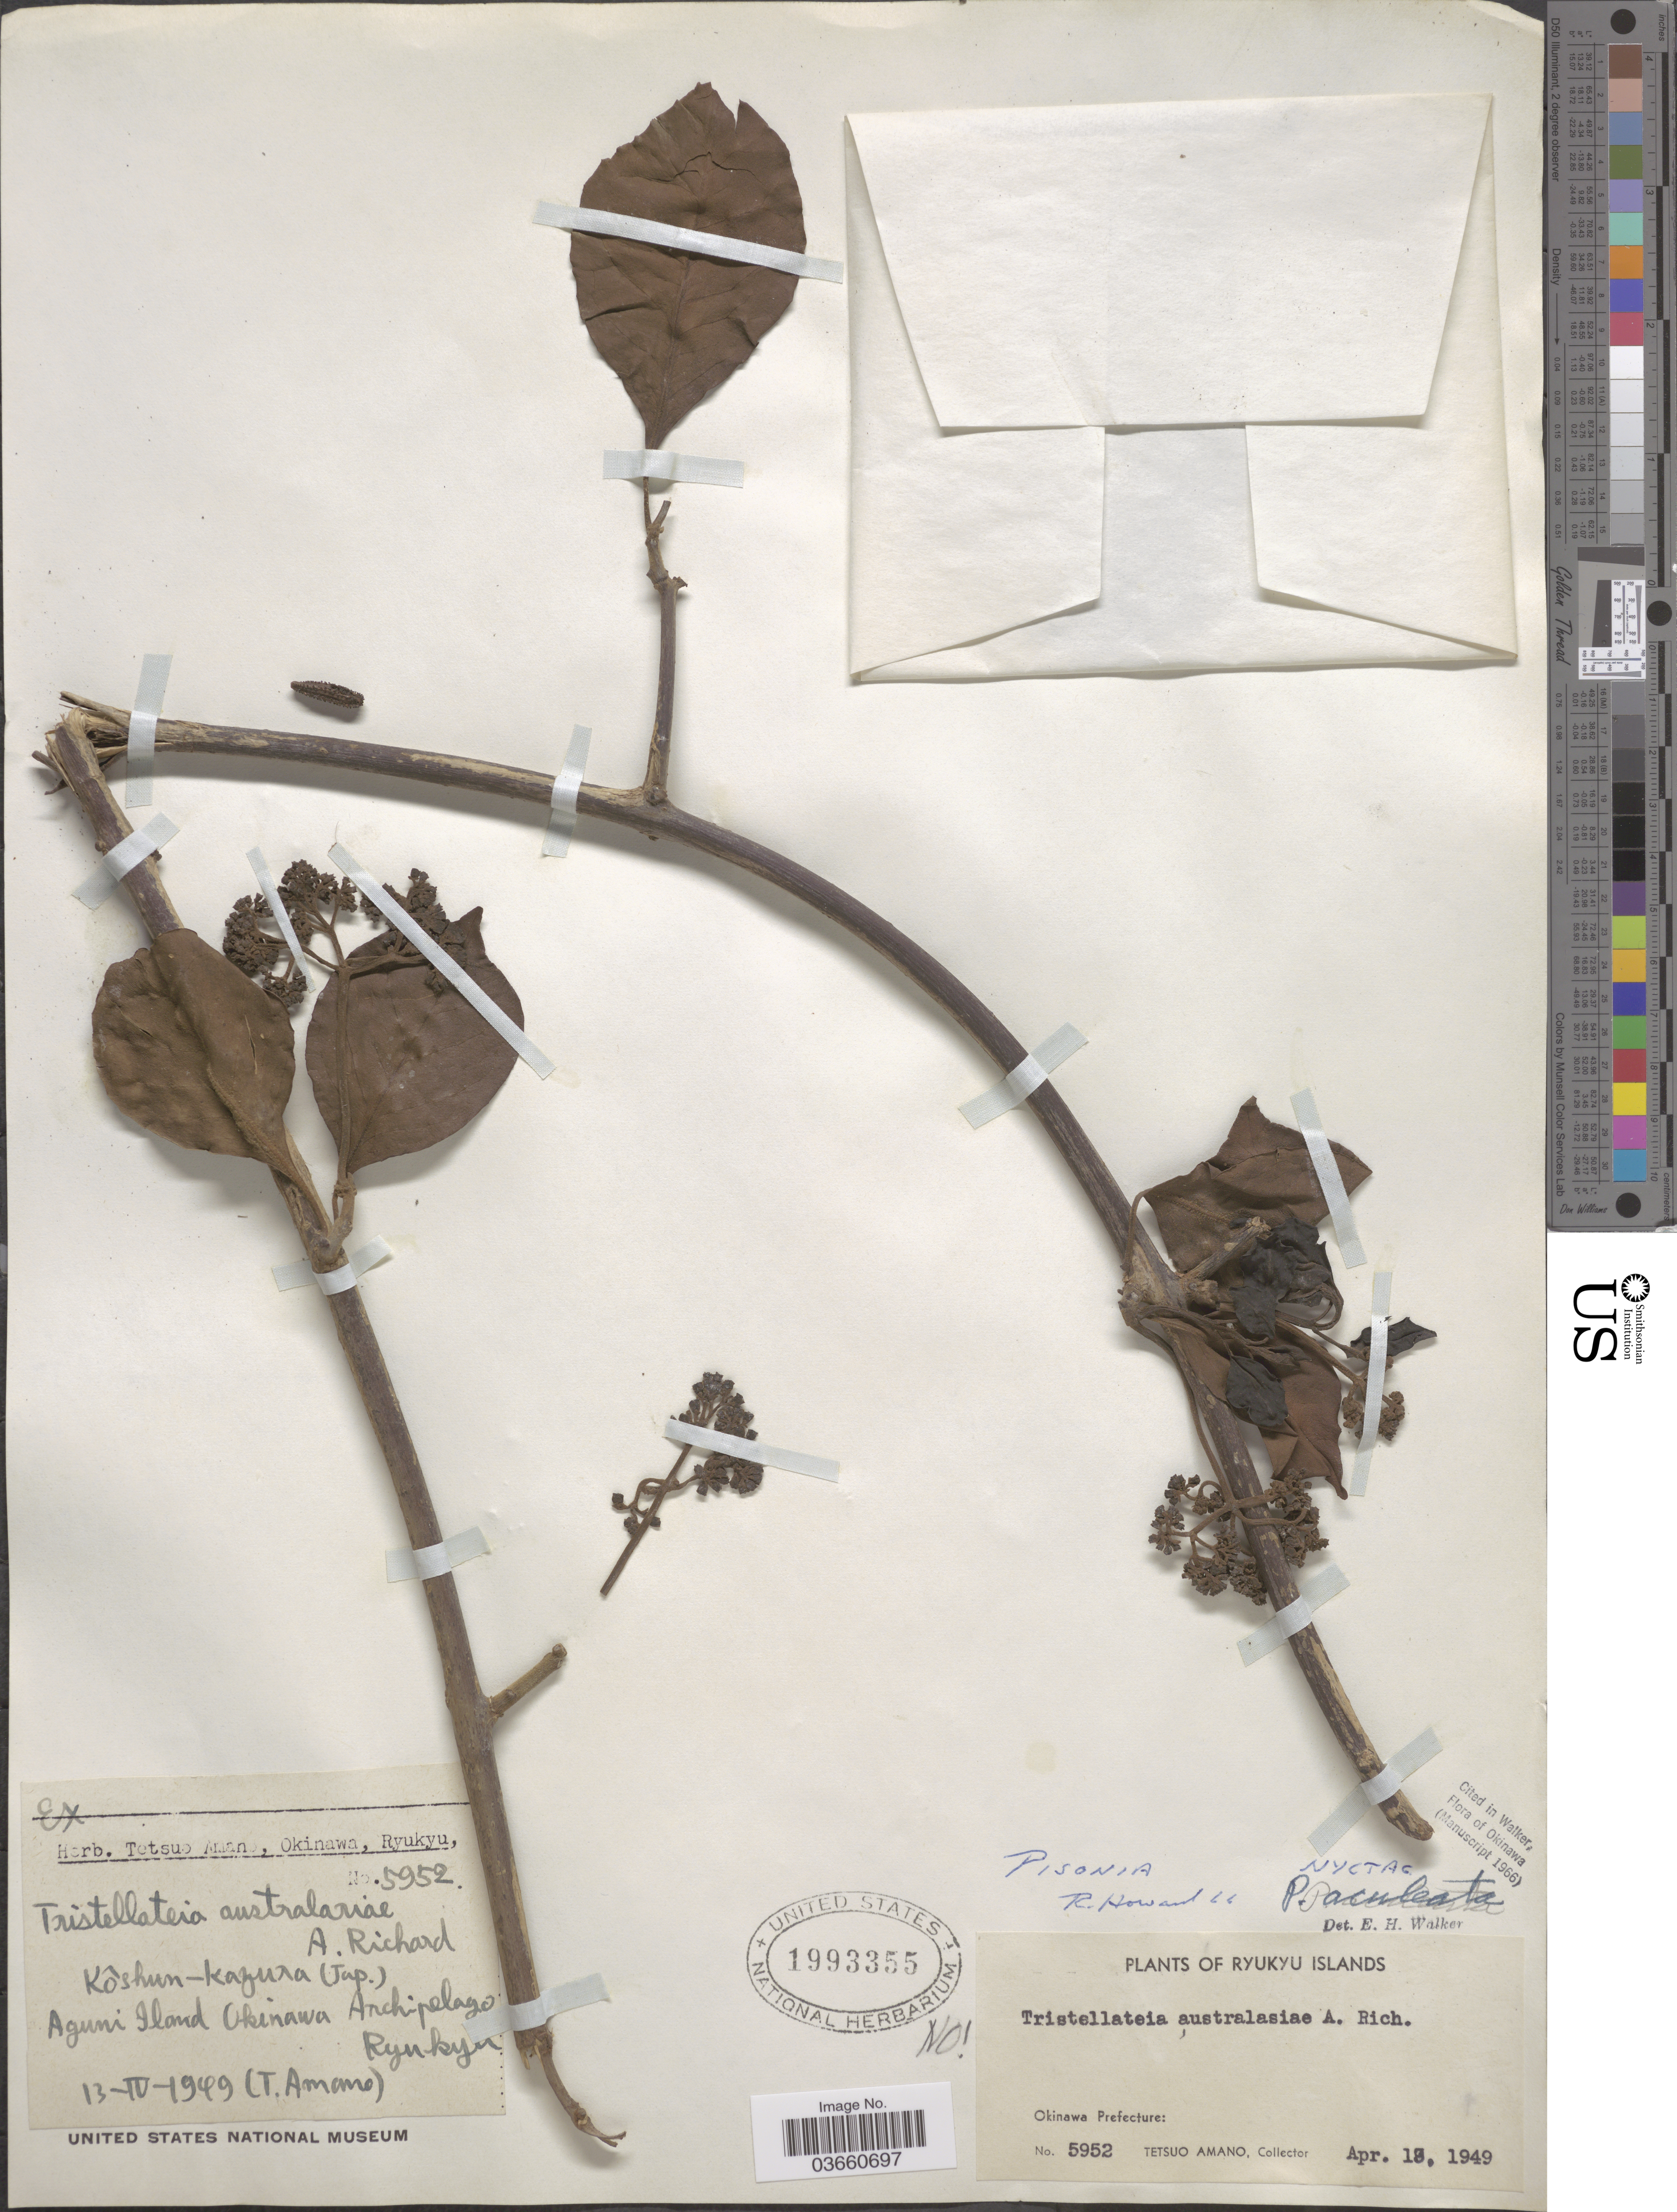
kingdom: Plantae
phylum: Tracheophyta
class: Magnoliopsida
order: Caryophyllales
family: Nyctaginaceae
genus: Pisonia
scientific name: Pisonia aculeata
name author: L.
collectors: T. Amano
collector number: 5952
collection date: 1949-04-13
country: Japan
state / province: Okinawa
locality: Aguni Iland Okinawa Archipelago Ryukyu. Ryukyu Islands. Okinawa Prefecture.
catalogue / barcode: US 1993355